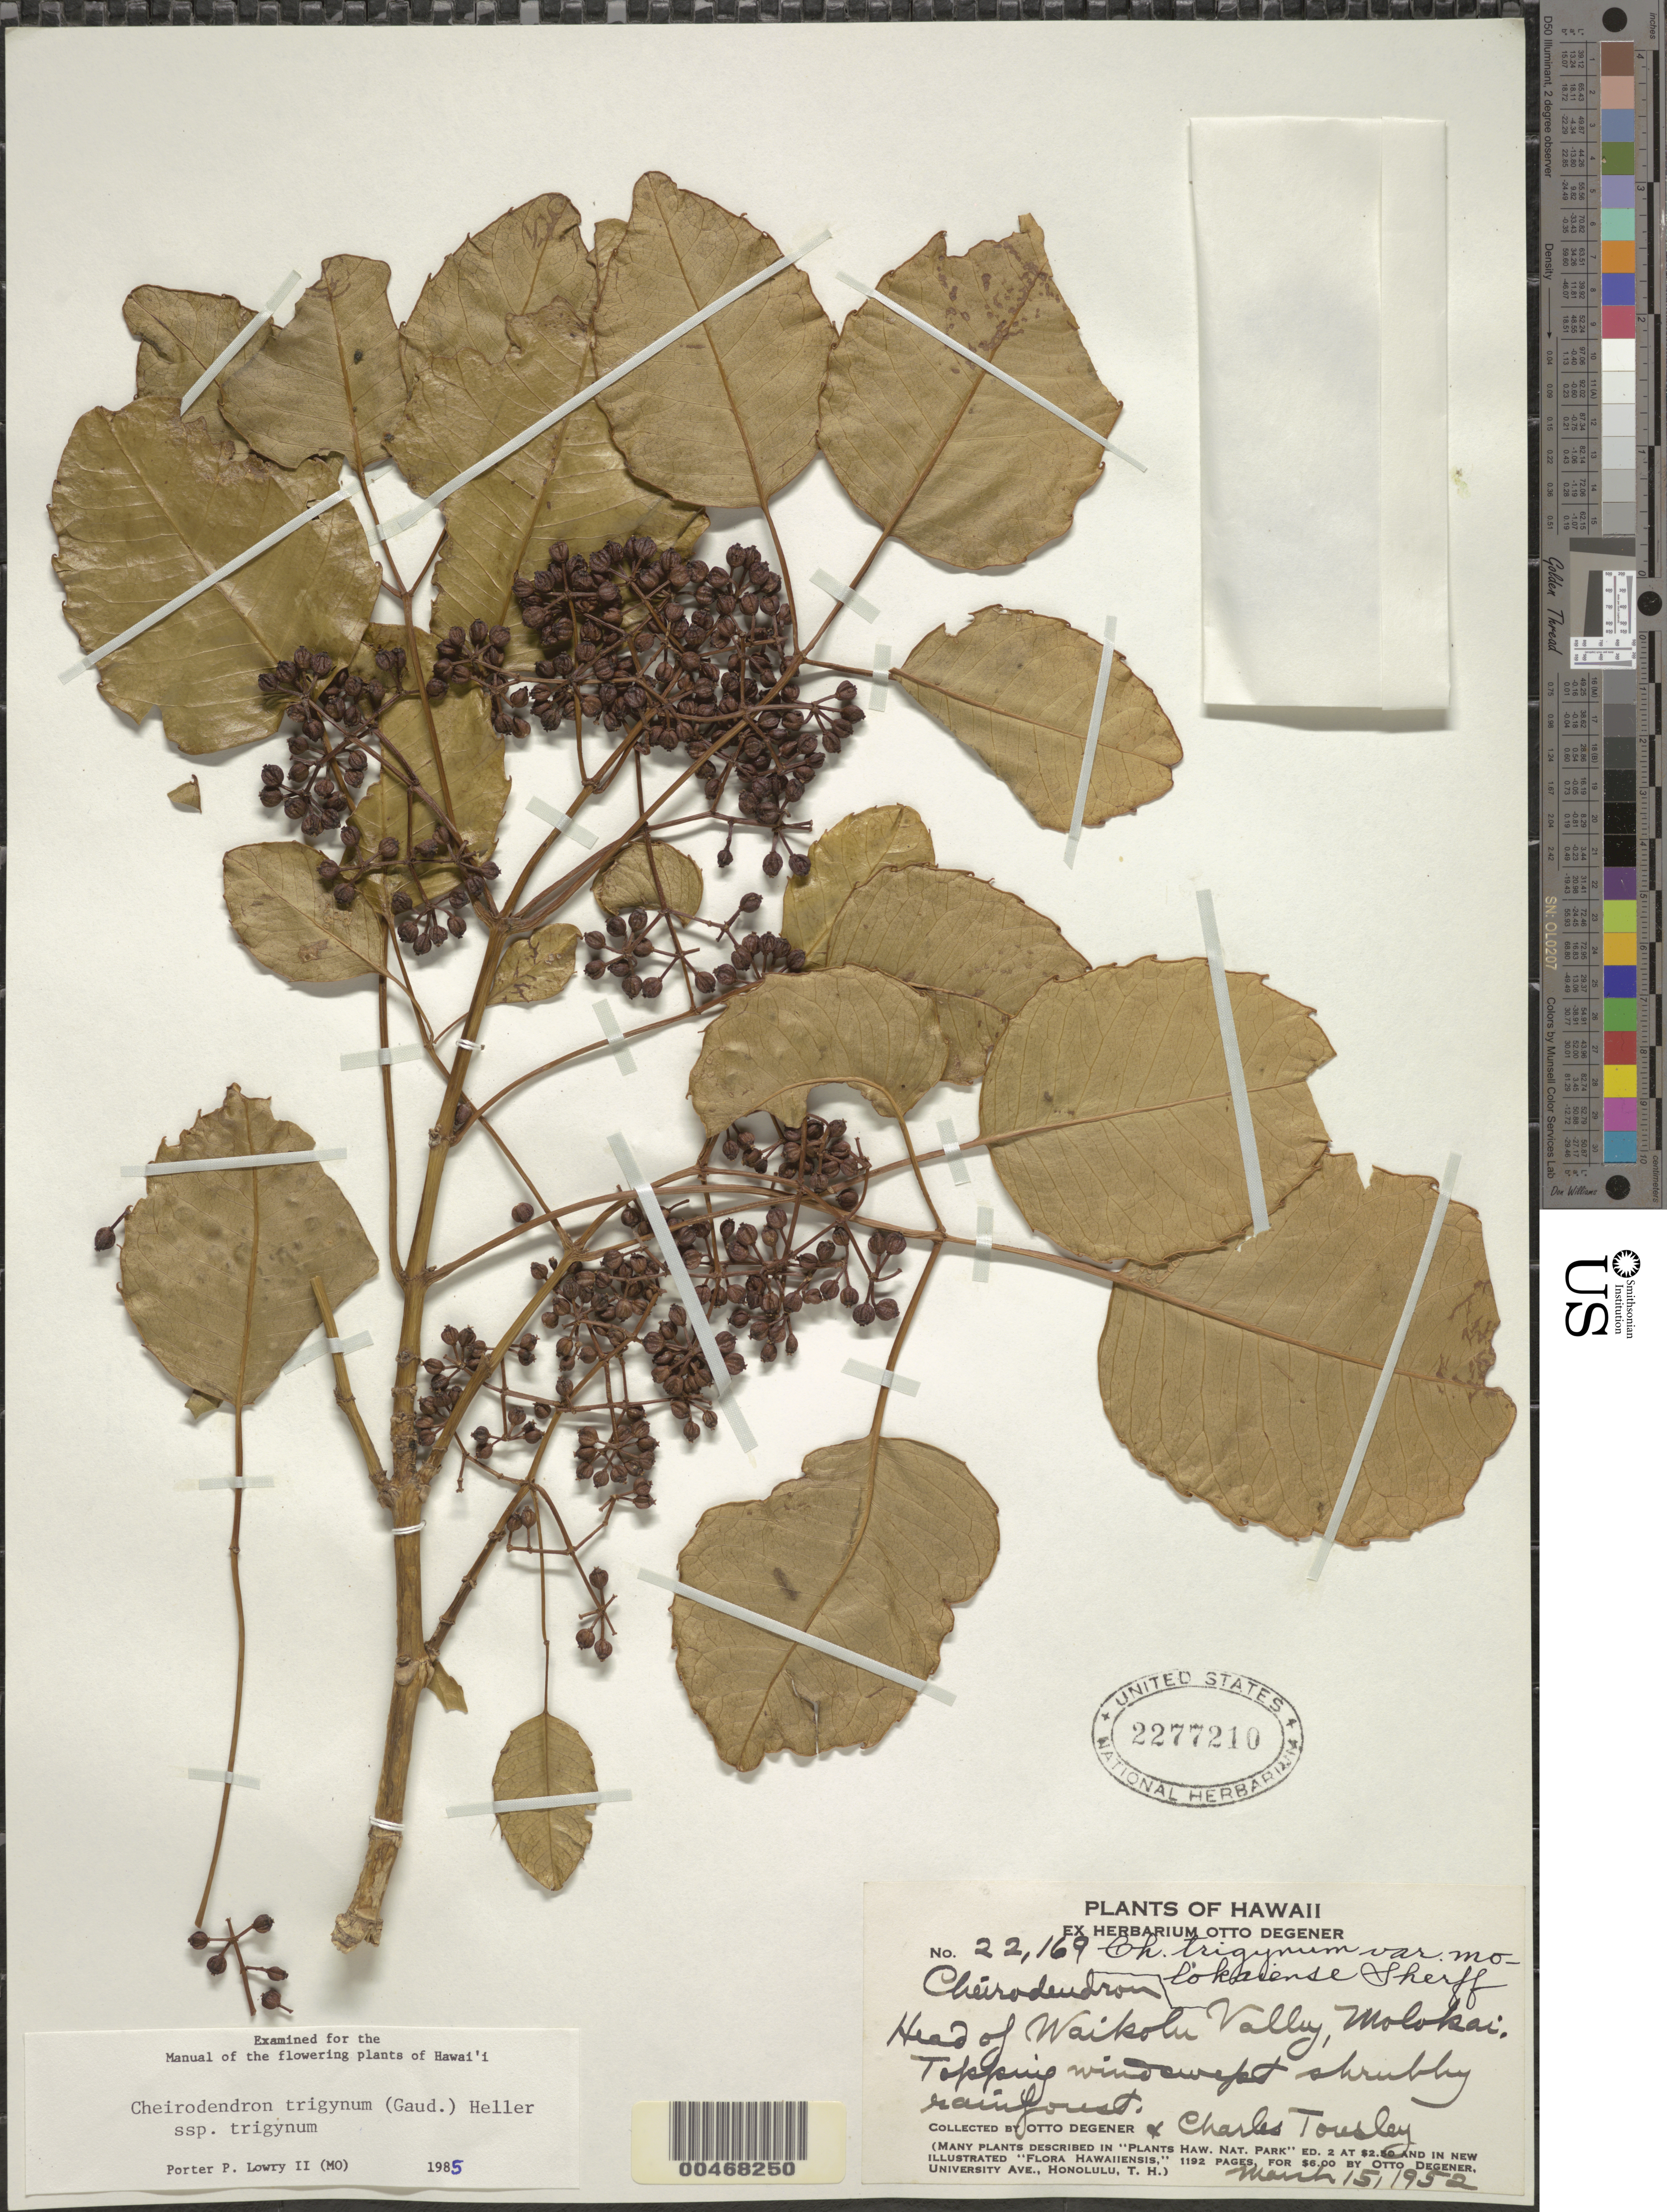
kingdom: Plantae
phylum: Tracheophyta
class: Magnoliopsida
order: Apiales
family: Araliaceae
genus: Cheirodendron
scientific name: Cheirodendron trigynum subsp. trigynum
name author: (Gaudich.) A. Heller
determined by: Lowry, P. P., (MO), Missouri Botanical Garden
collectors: O. Degener & C. Tousley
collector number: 22169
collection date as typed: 15 Mar 1952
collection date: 1952-03-15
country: United States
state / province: Hawaii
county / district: Maui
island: Moloka'i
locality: Head of Waikolu Valley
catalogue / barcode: US 2277210